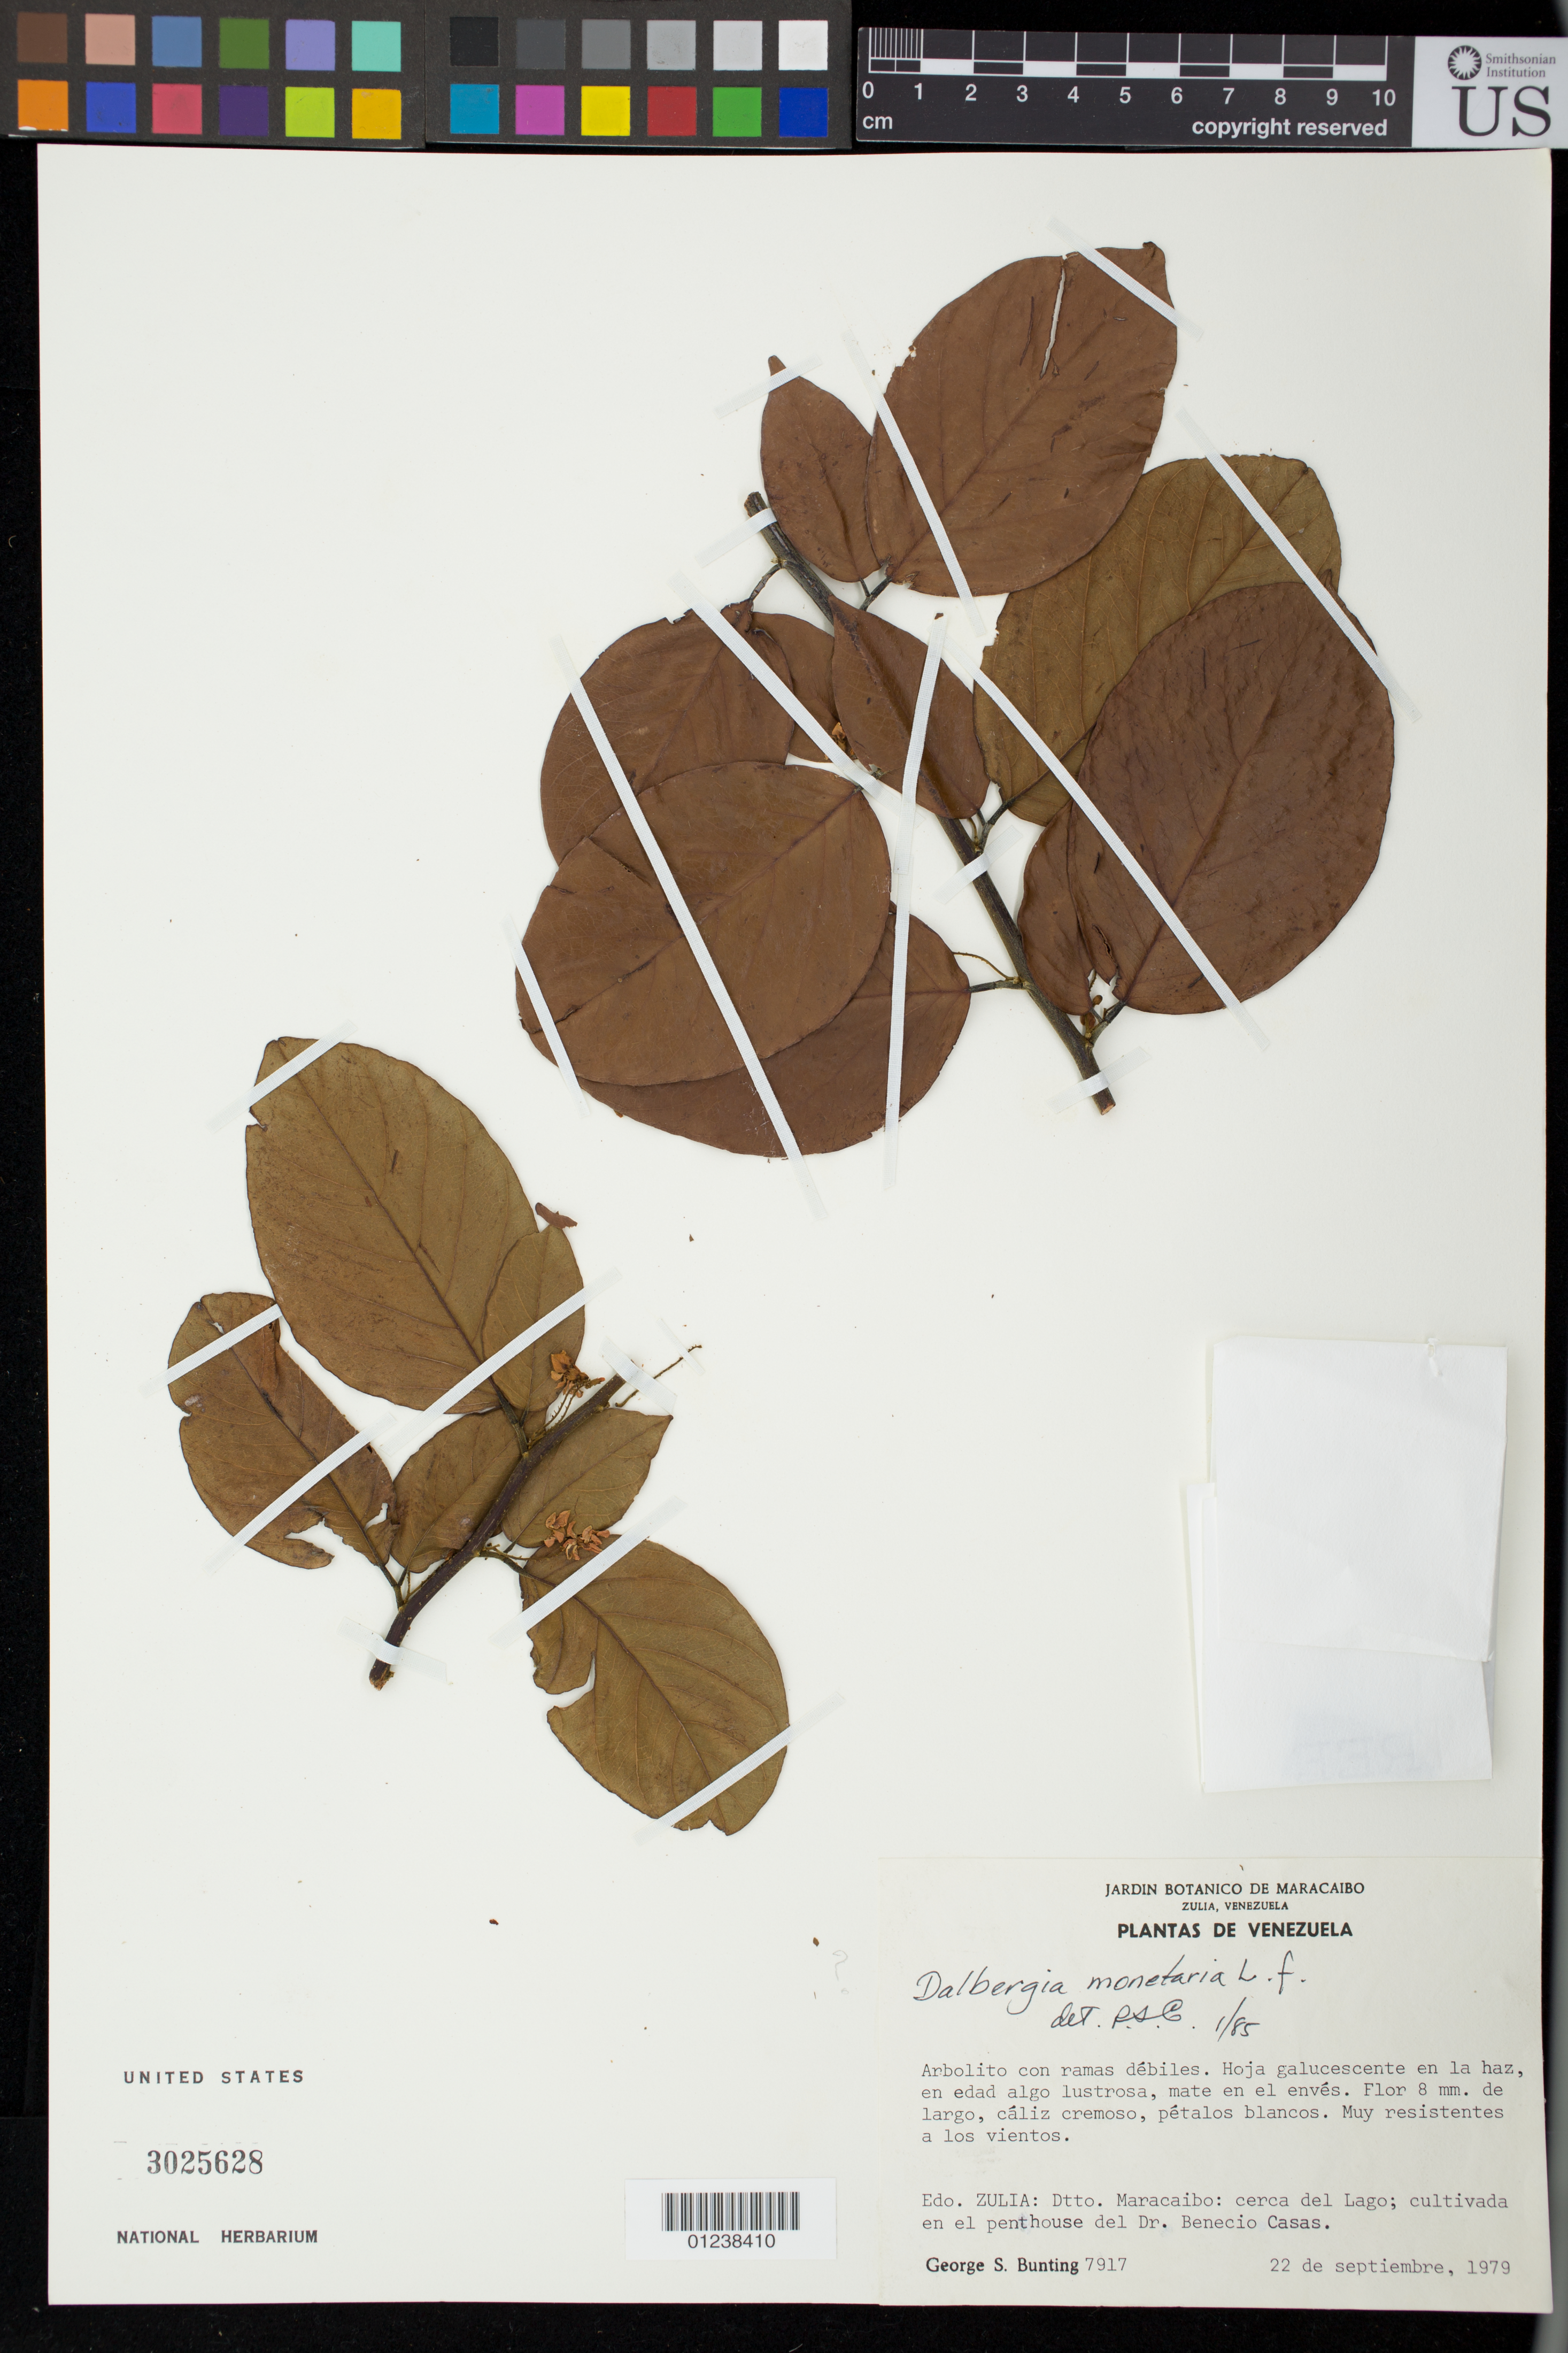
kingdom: Plantae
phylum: Tracheophyta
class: Magnoliopsida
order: Fabales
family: Fabaceae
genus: Dalbergia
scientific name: Dalbergia monetaria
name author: L. f.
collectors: G. S. Bunting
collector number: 7917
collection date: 1979-09-22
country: Venezuela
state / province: Zulia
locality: Edo. Zulia: Dtto. Maracaibo: cerca del Lago; cultivada en el penthouse del Dr. Benecio Casas.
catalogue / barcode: US 3025628